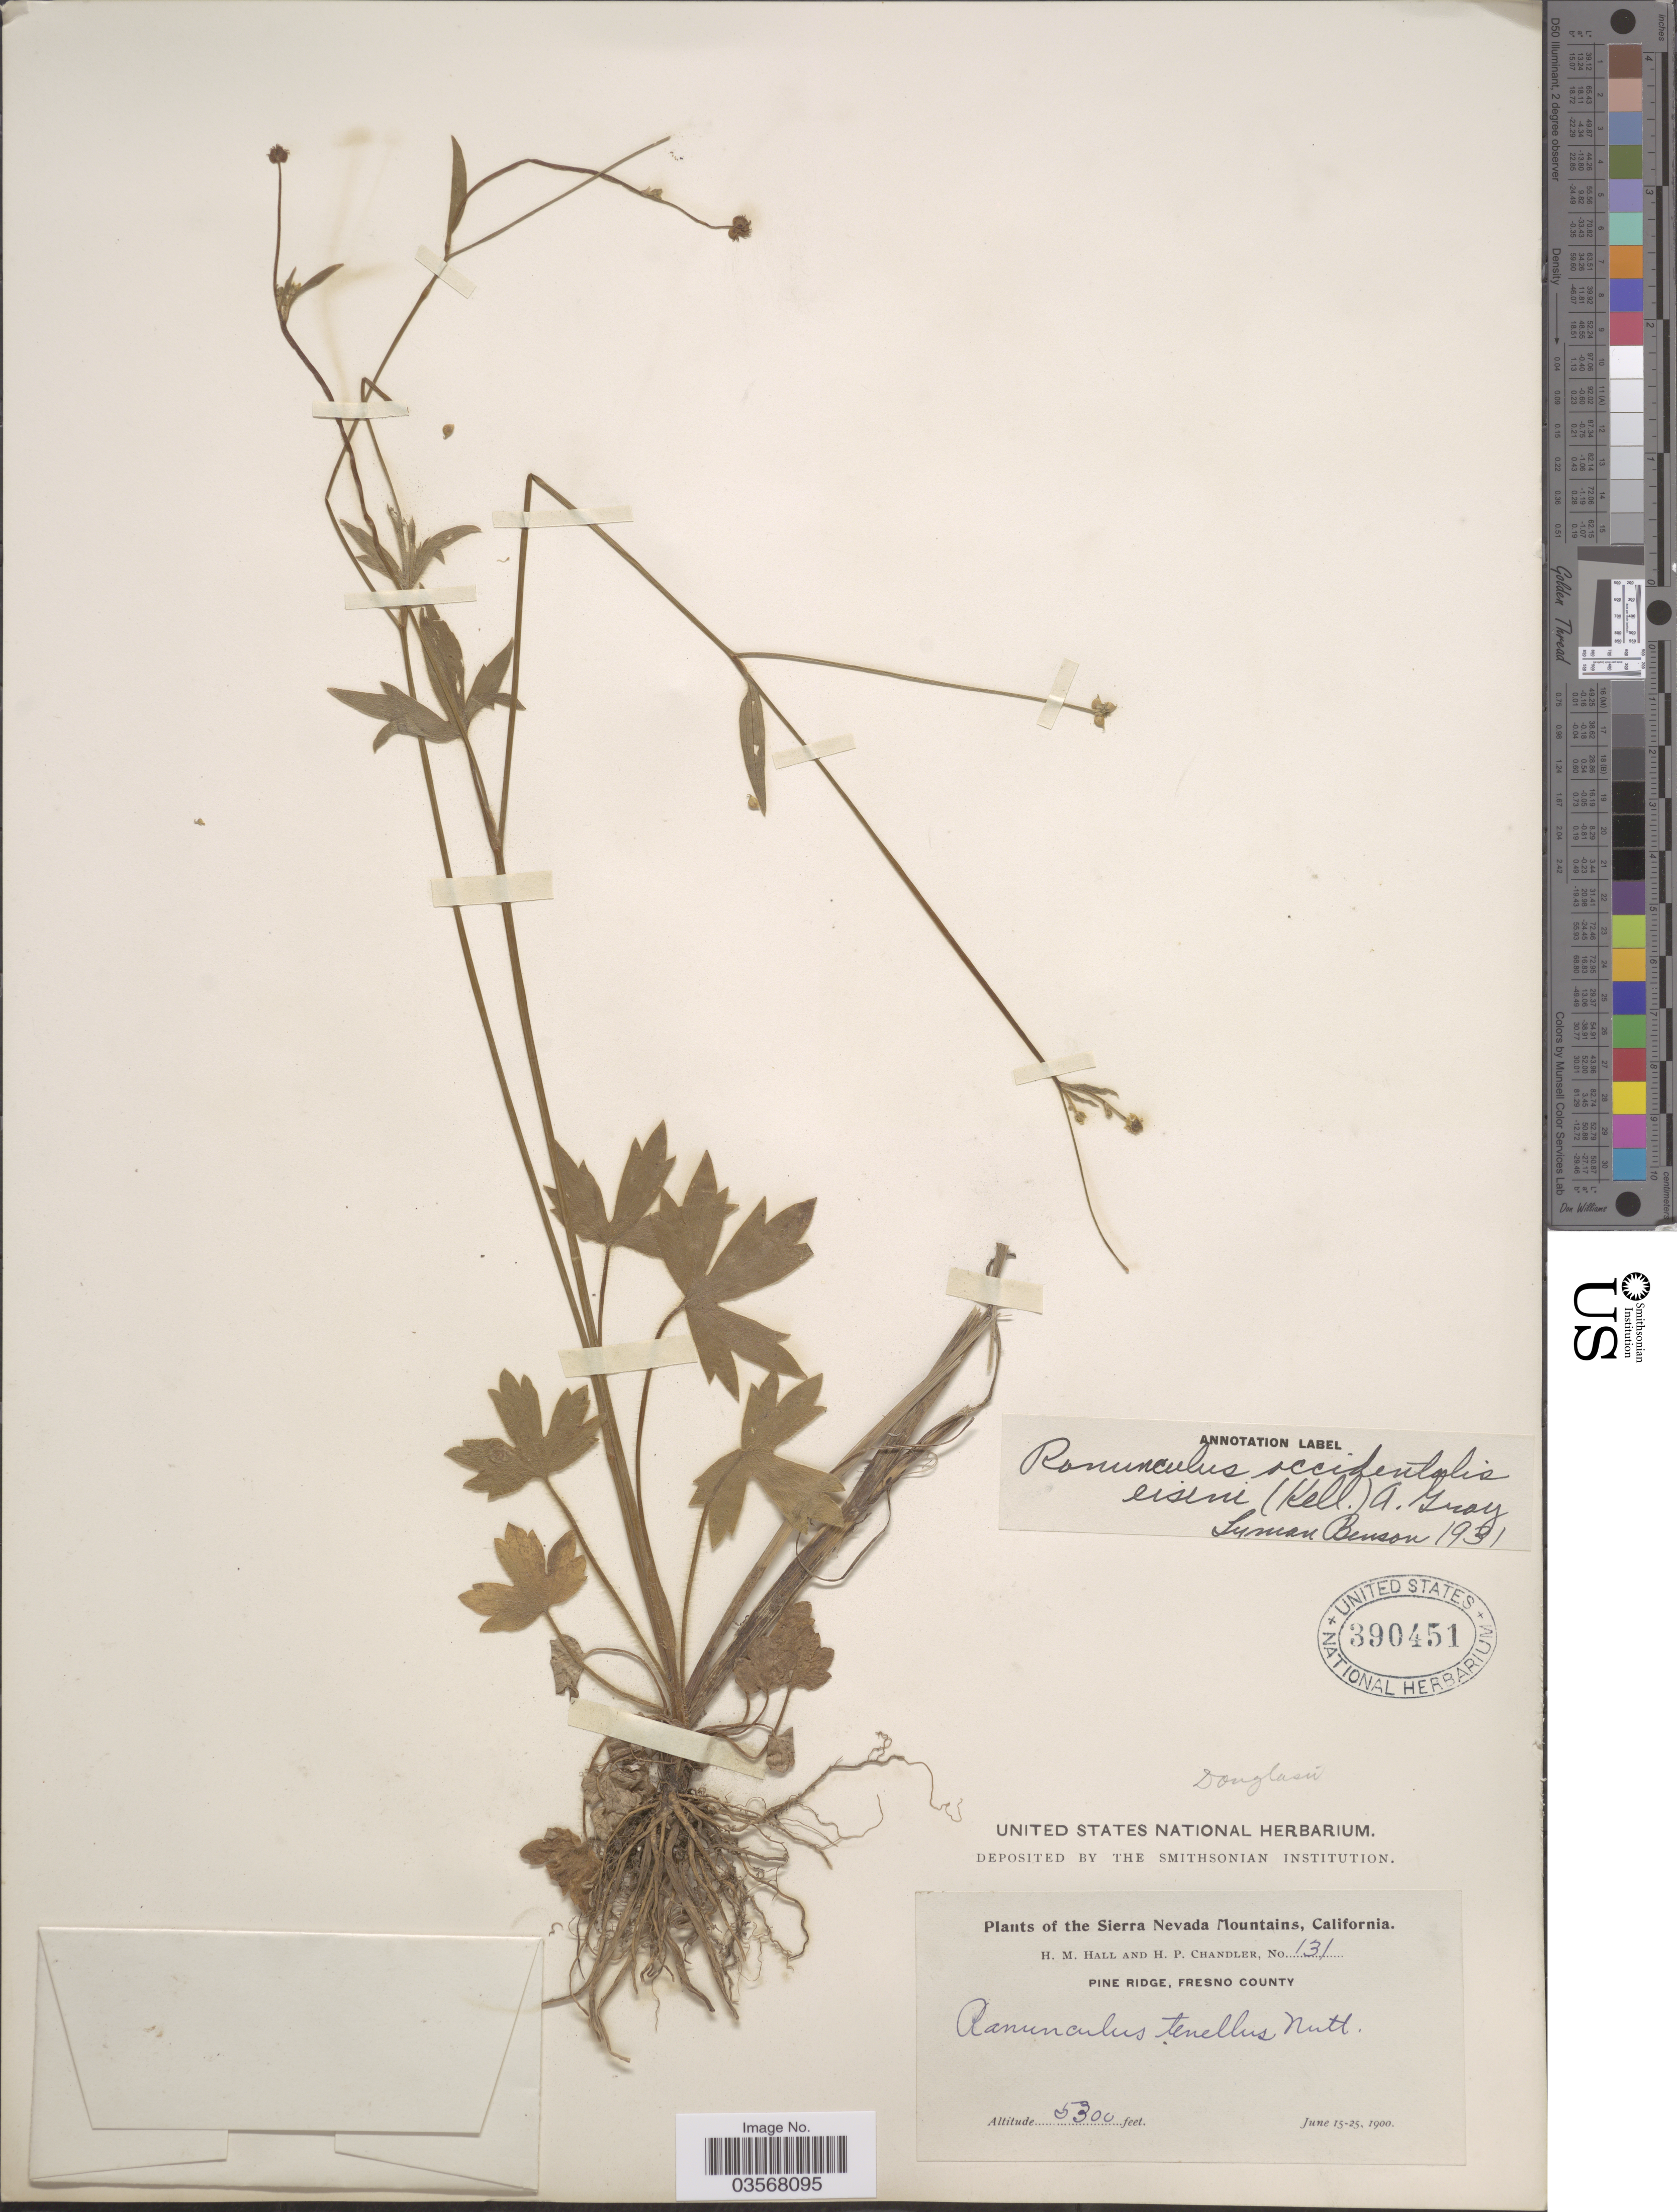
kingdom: Plantae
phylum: Tracheophyta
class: Magnoliopsida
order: Ranunculales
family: Ranunculaceae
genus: Ranunculus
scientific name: Ranunculus occidentalis var. eisenii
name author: Nutt.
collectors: H. M. Hall & H. Chandler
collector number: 131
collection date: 1900-06-15/1900-06-25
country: United States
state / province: California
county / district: Fresno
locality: Sierra Nevada Mountains. Pine Ridge, Fresno County.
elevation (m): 1615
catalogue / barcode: US 390451